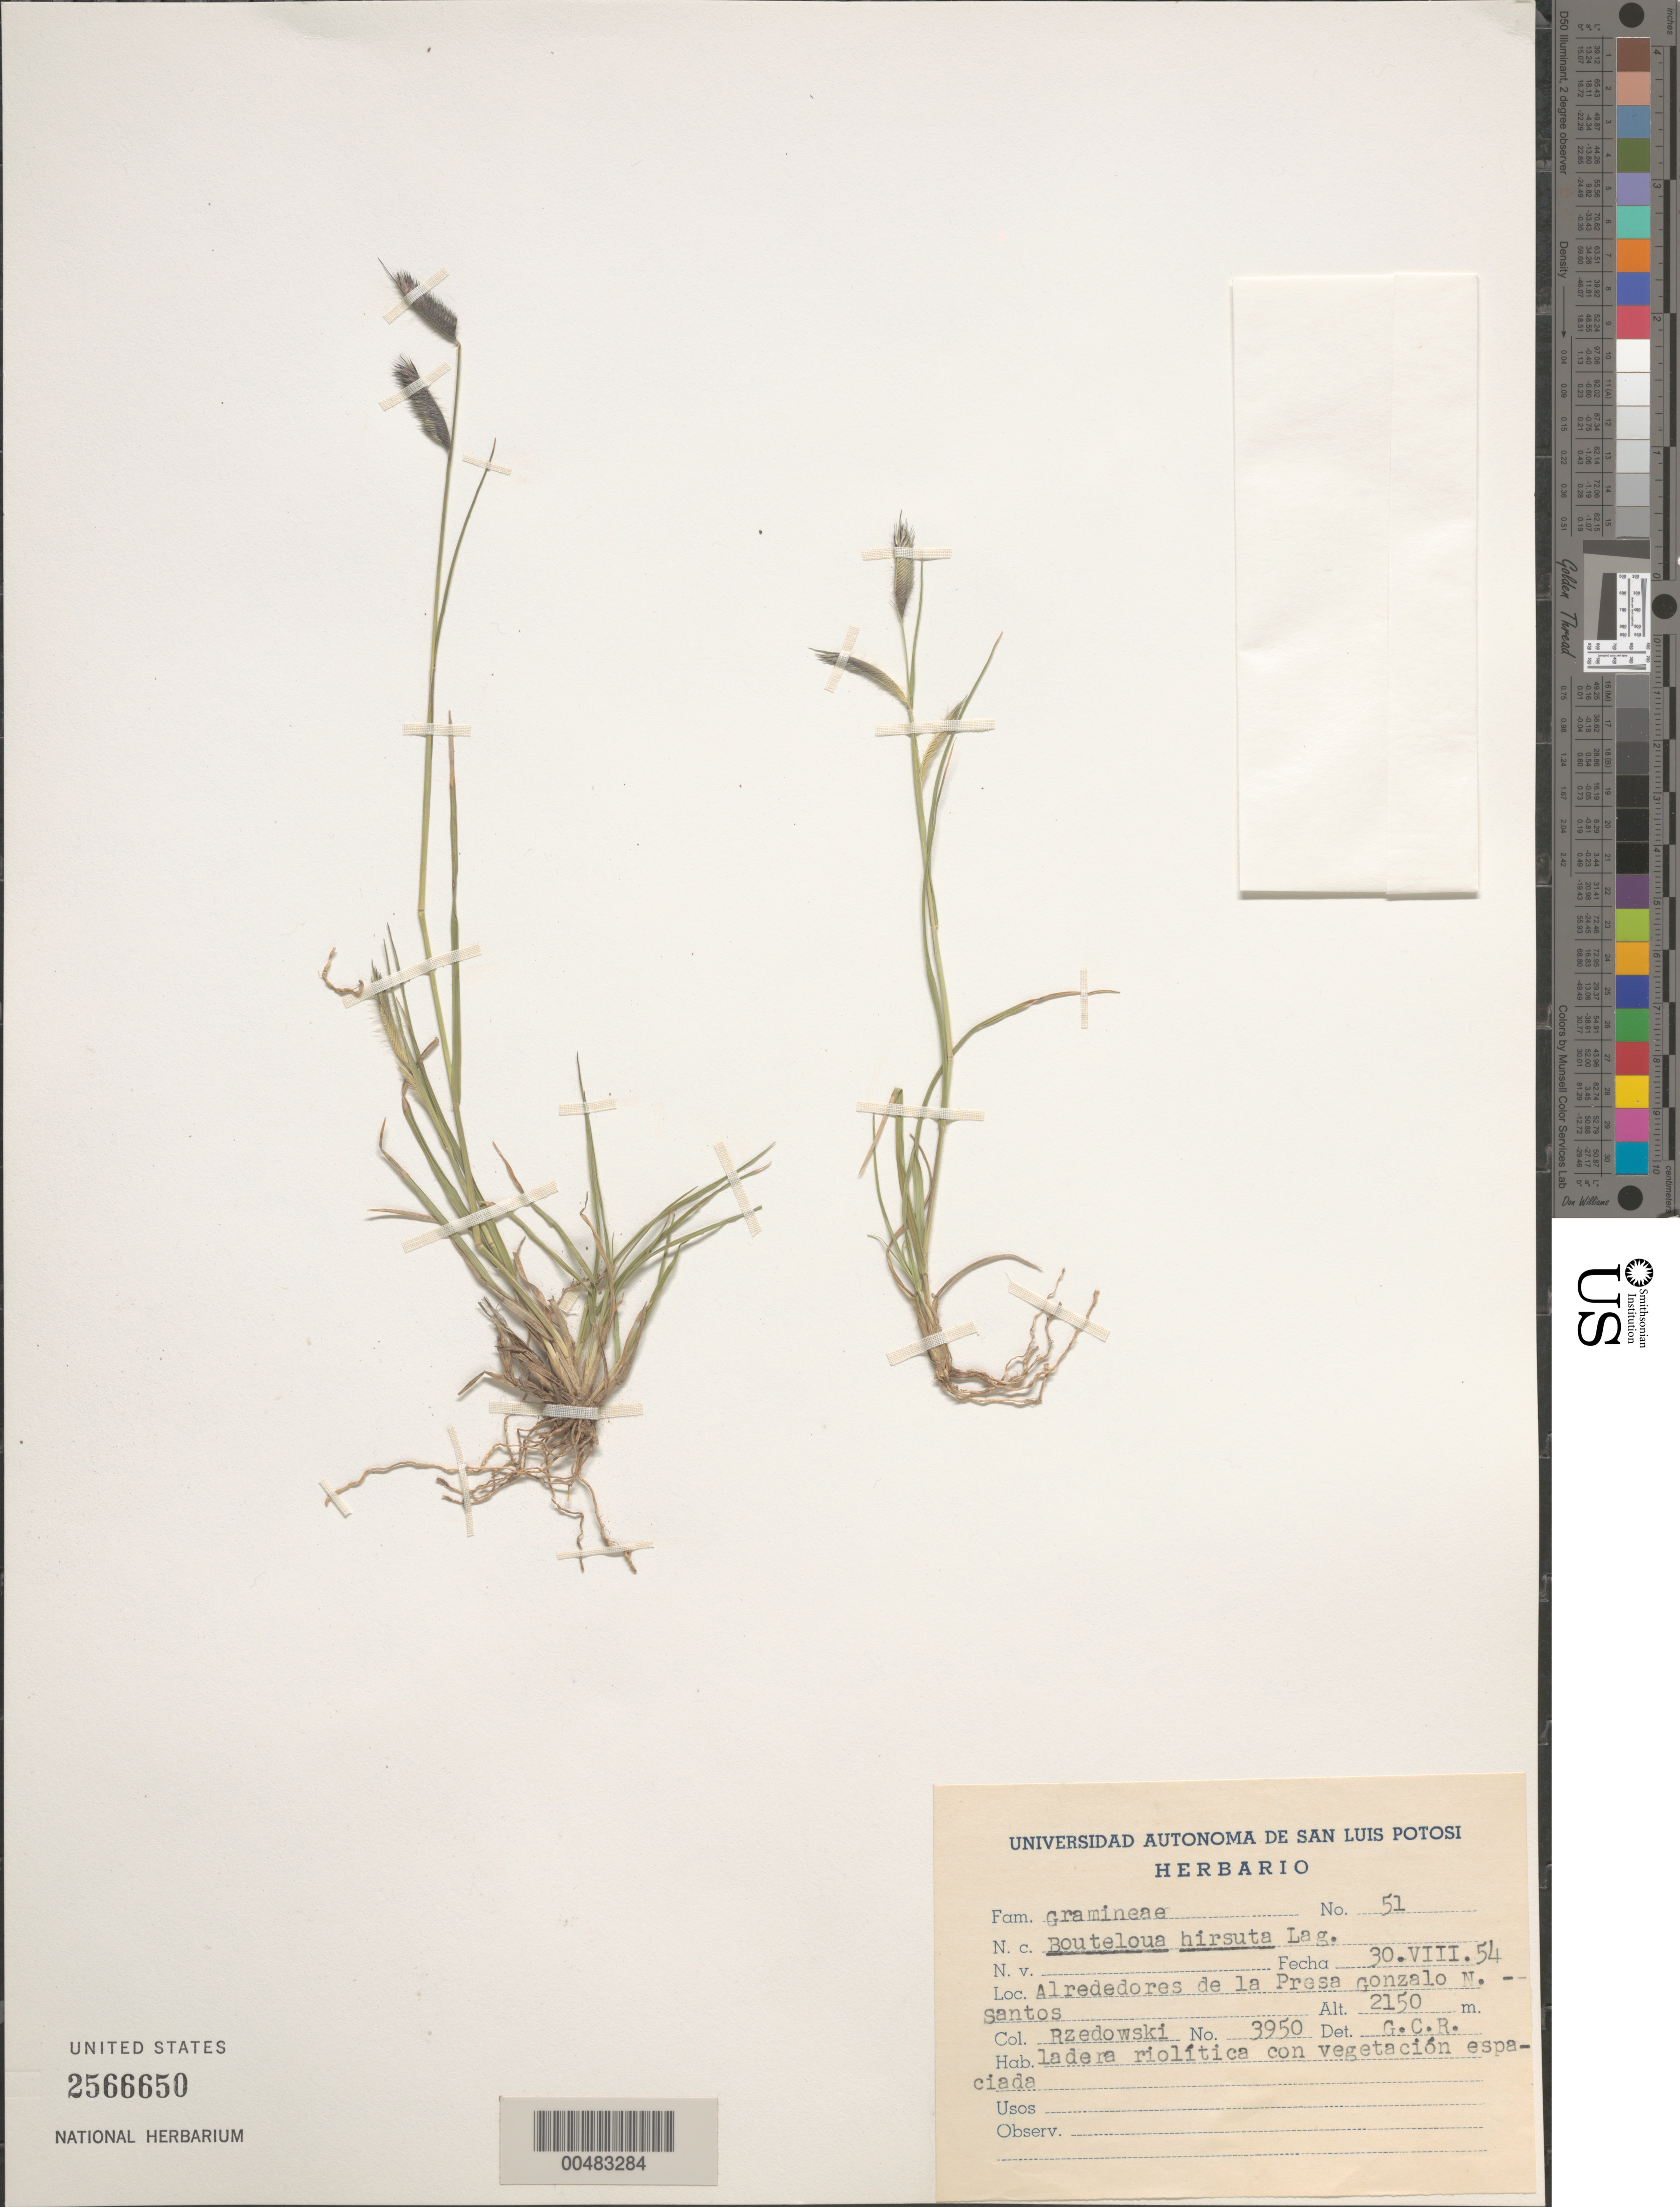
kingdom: Plantae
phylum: Tracheophyta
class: Liliopsida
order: Poales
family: Poaceae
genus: Bouteloua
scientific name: Bouteloua hirsuta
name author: Lag.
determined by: Rzedowski, C. R.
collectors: J. Rzedowski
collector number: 51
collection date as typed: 30 Aug 1954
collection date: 1954-08-30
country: Mexico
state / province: San Luis Potosi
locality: Alrededores de La Presa Gonzalo N Santos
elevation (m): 2150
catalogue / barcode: US 2566650